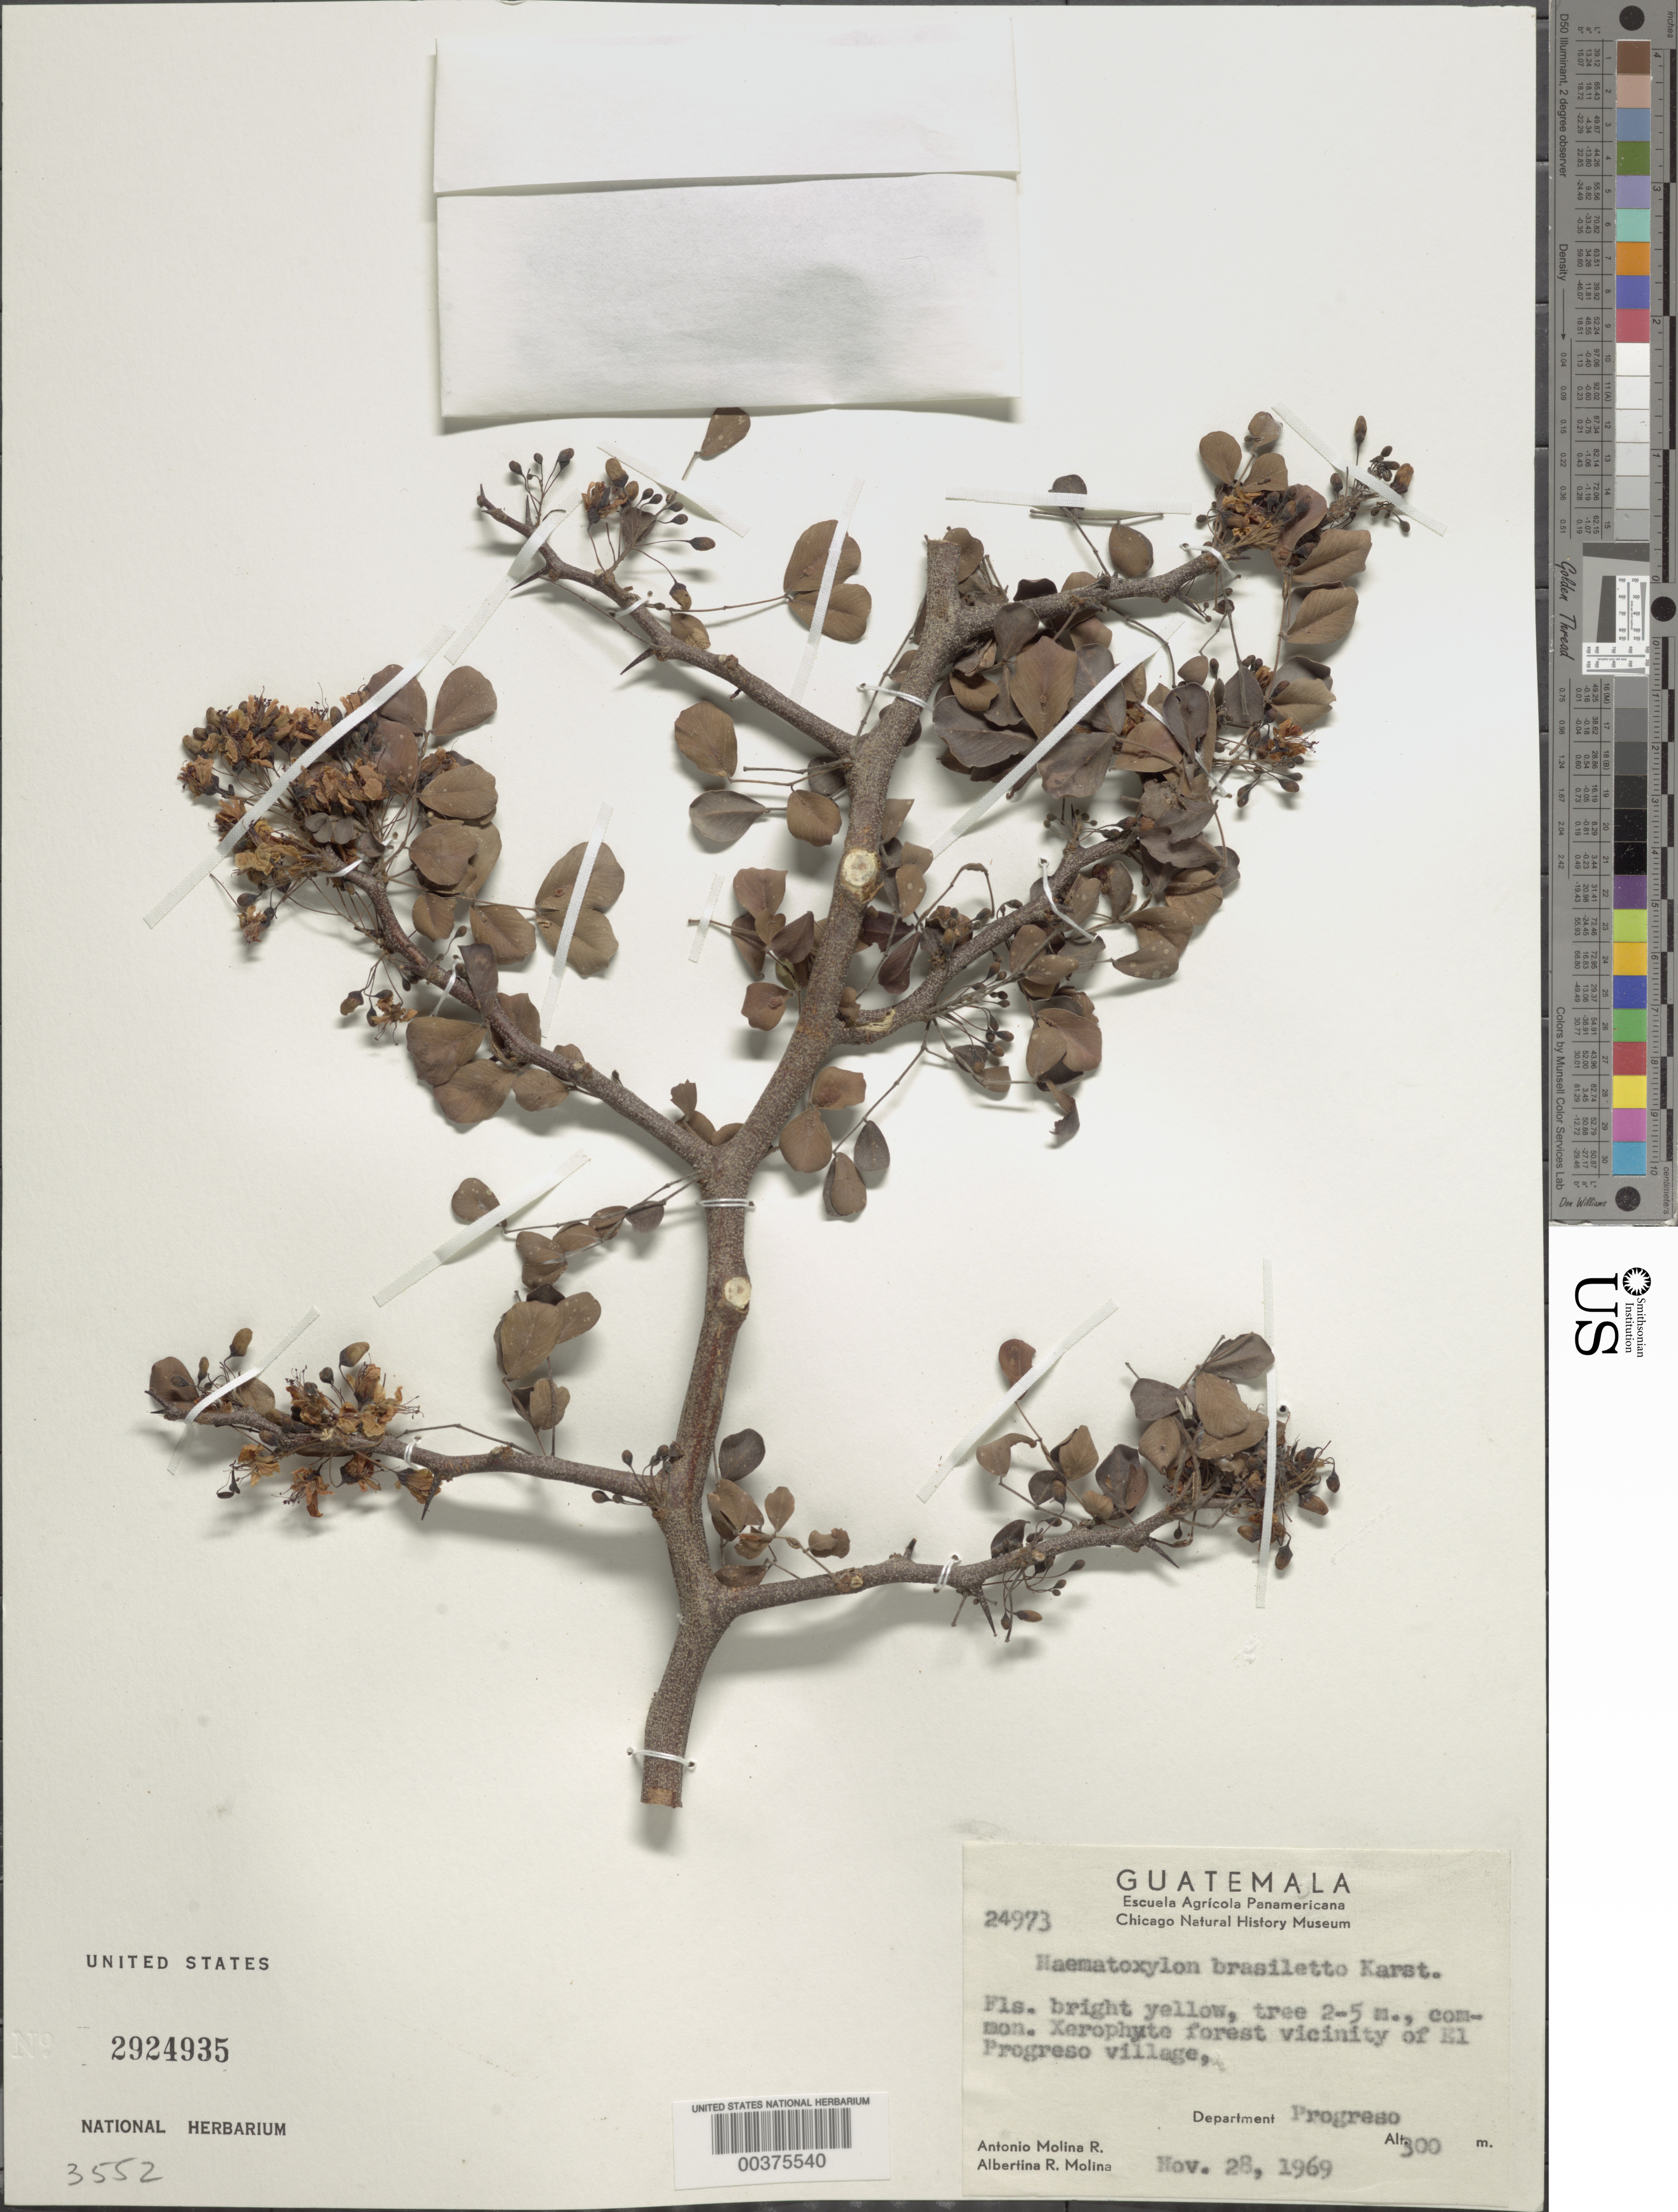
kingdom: Plantae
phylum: Tracheophyta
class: Magnoliopsida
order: Fabales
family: Fabaceae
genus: Haematoxylum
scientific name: Haematoxylum brasiletto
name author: H. Karst.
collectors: A. Molina R. & A. Molina R.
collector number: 24973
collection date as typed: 28 Nov 1969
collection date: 1969-11-28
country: Guatemala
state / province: El Progreso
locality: Forest vicinity of El Progreso village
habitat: Xerophyte forest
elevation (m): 300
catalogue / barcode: US 2924935